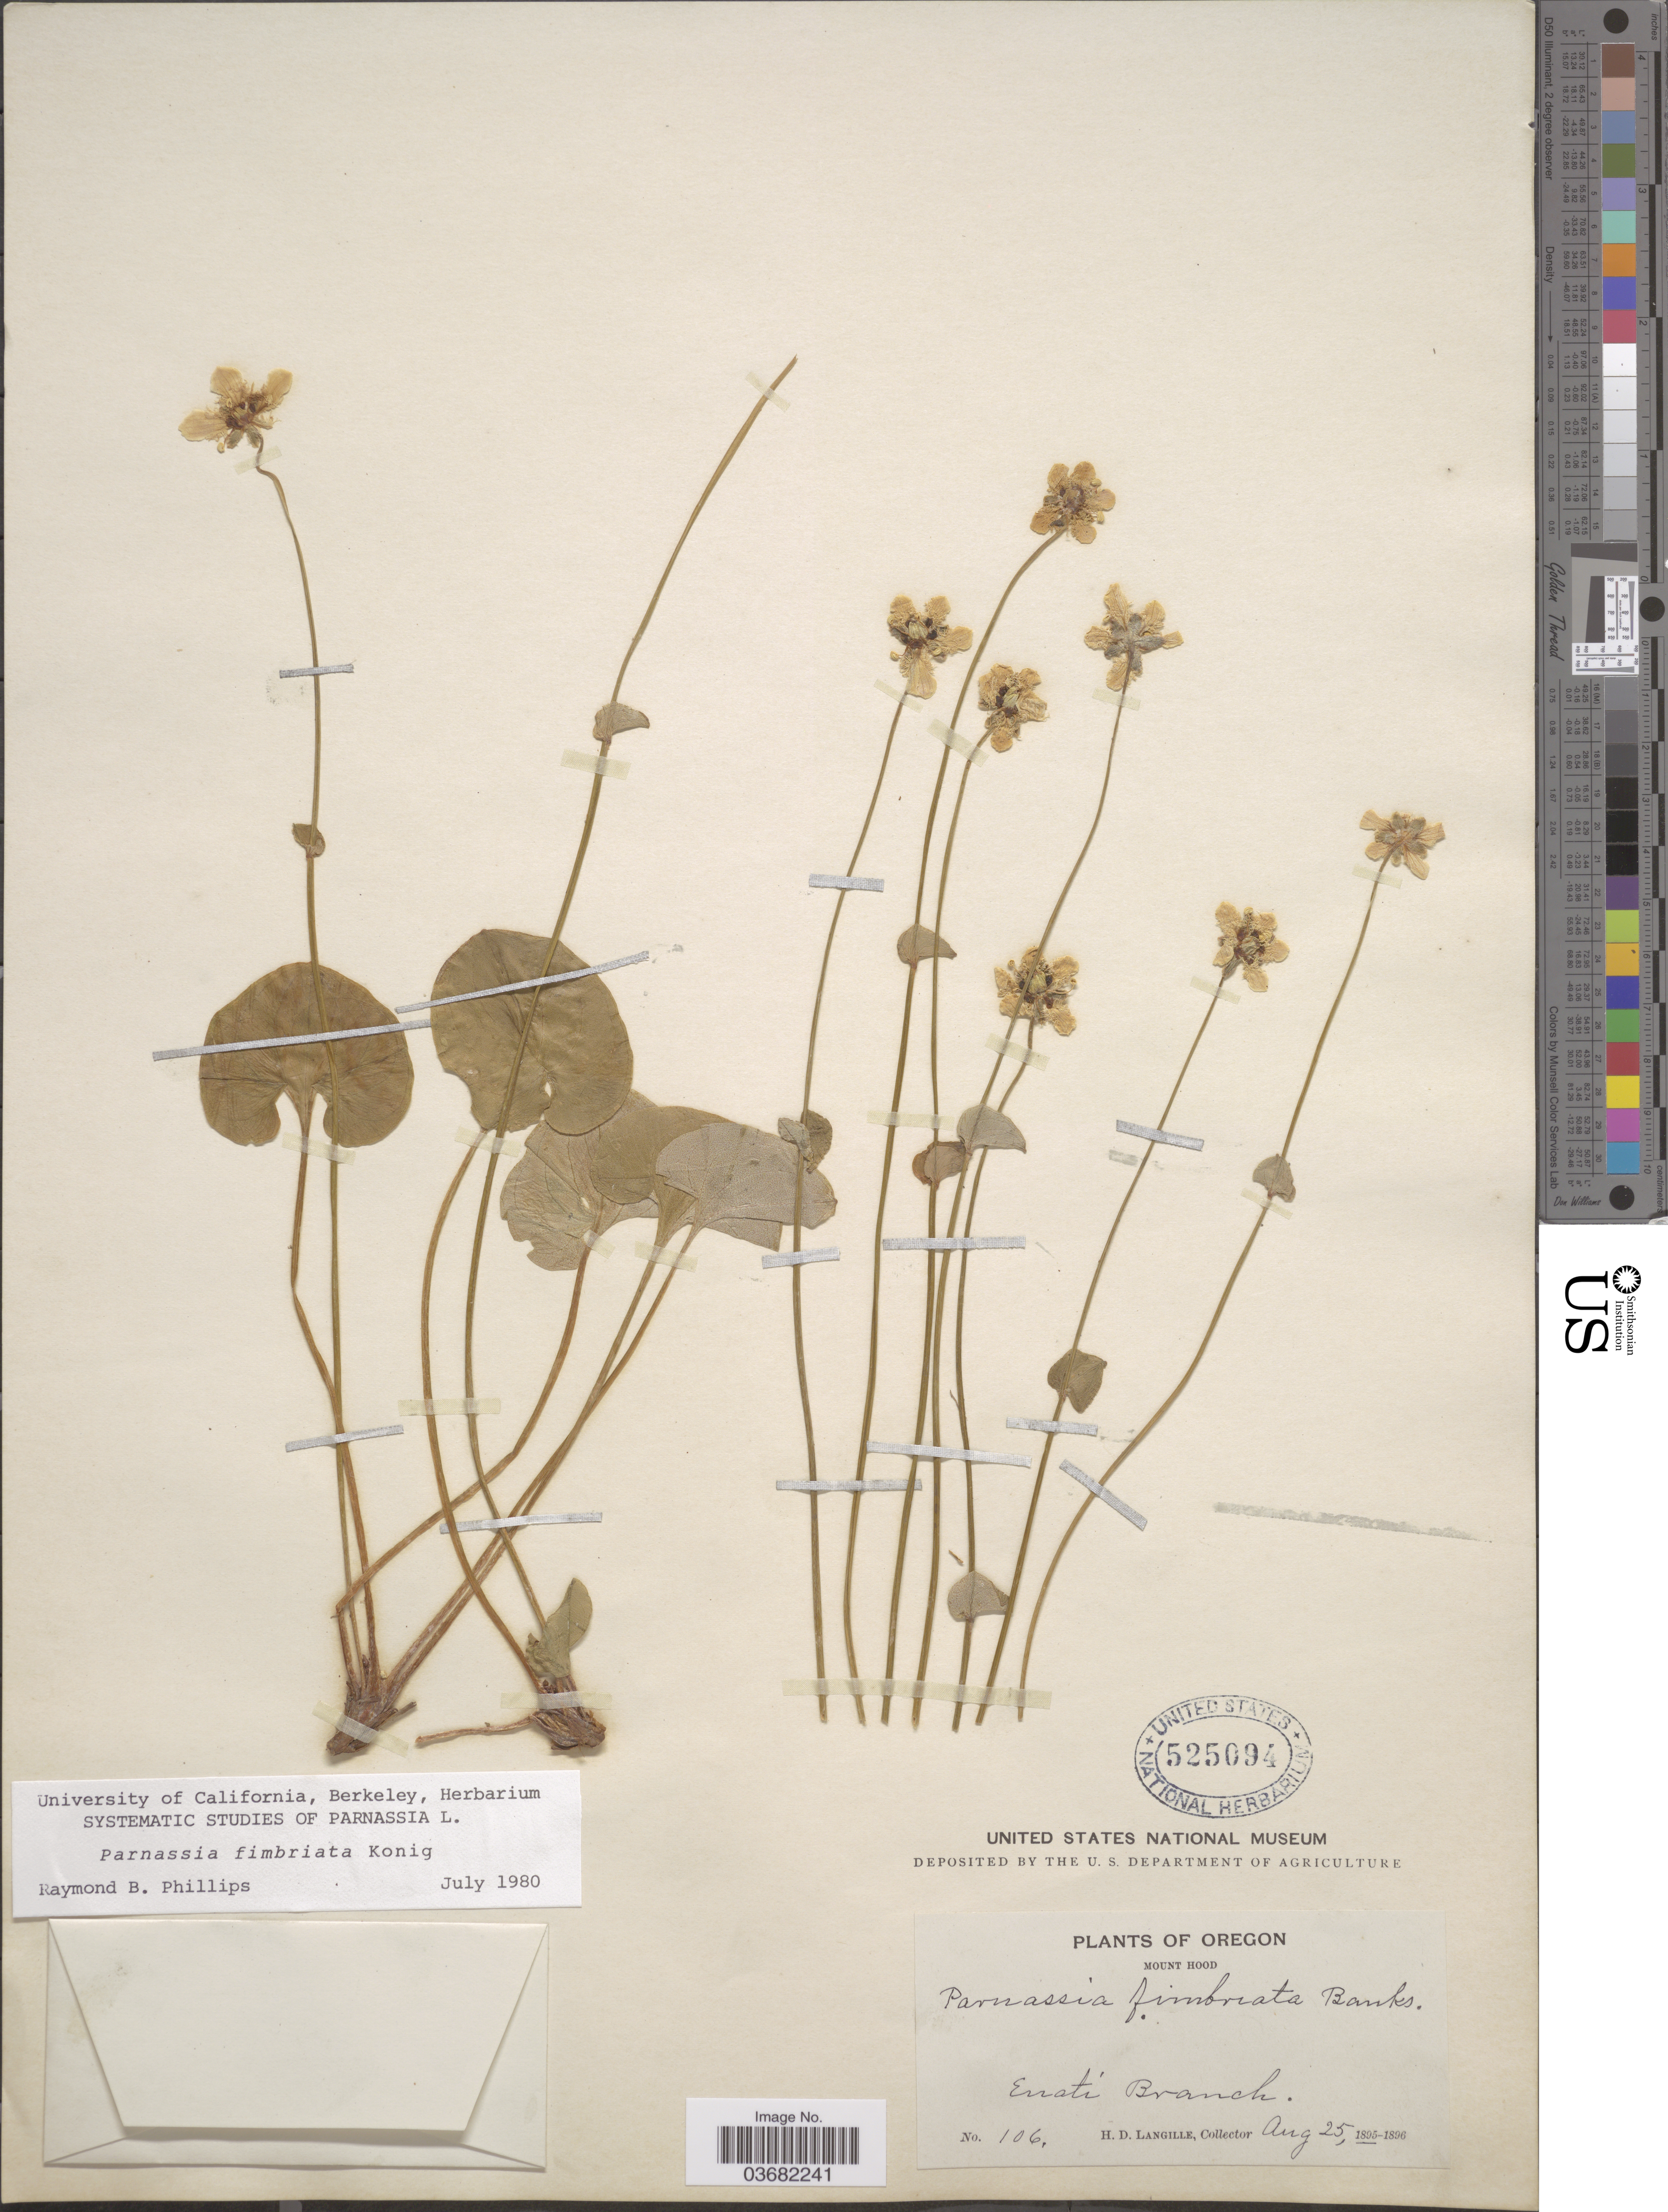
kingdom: Plantae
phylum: Tracheophyta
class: Magnoliopsida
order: Celastrales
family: Parnassiaceae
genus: Parnassia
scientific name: Parnassia fimbriata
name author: K.D. Koenig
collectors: H. Langille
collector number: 106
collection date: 1895-08-25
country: United States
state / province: Oregon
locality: Mount Hood. Enati Branch.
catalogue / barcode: US 525094